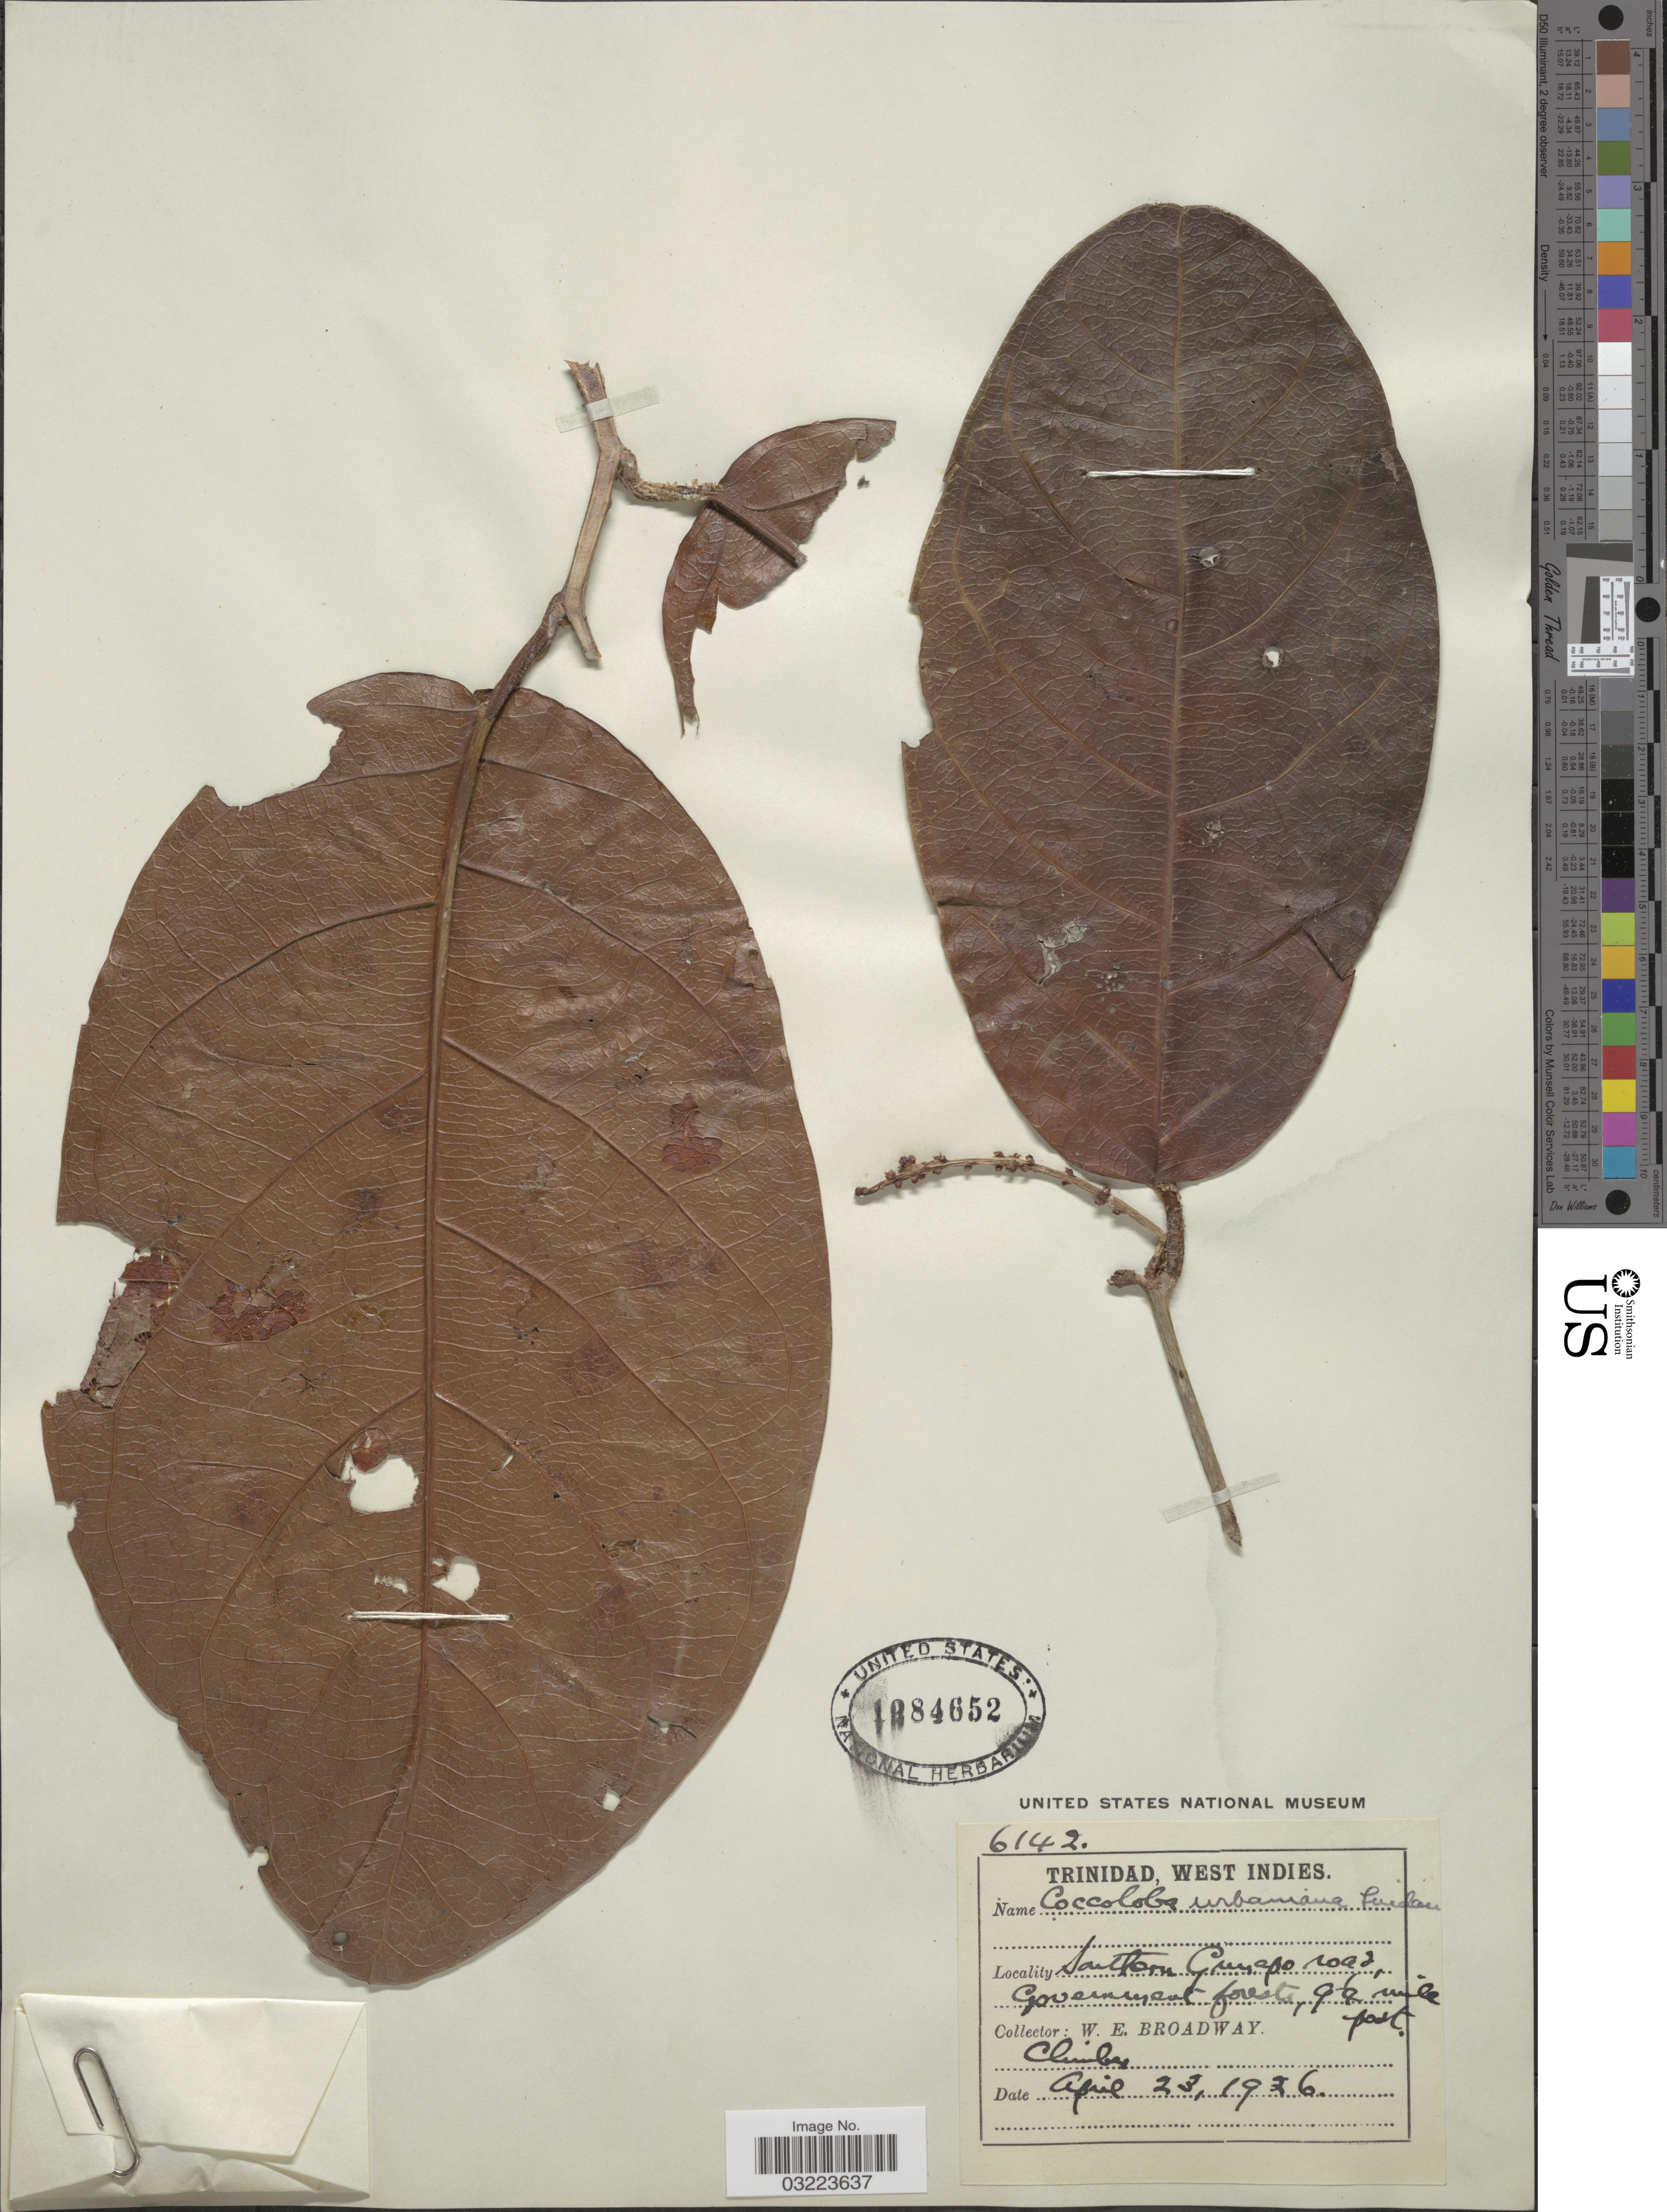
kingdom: Plantae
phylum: Tracheophyta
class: Magnoliopsida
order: Caryophyllales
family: Polygonaceae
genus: Coccoloba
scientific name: Coccoloba urbaniana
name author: Lindau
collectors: W. E. Broadway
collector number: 6142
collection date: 1926-04-23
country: Trinidad and Tobago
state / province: Trinidad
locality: West Indies. Southern Guanapop road, Government forests, 9¼ mile port.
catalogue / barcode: US 1984652